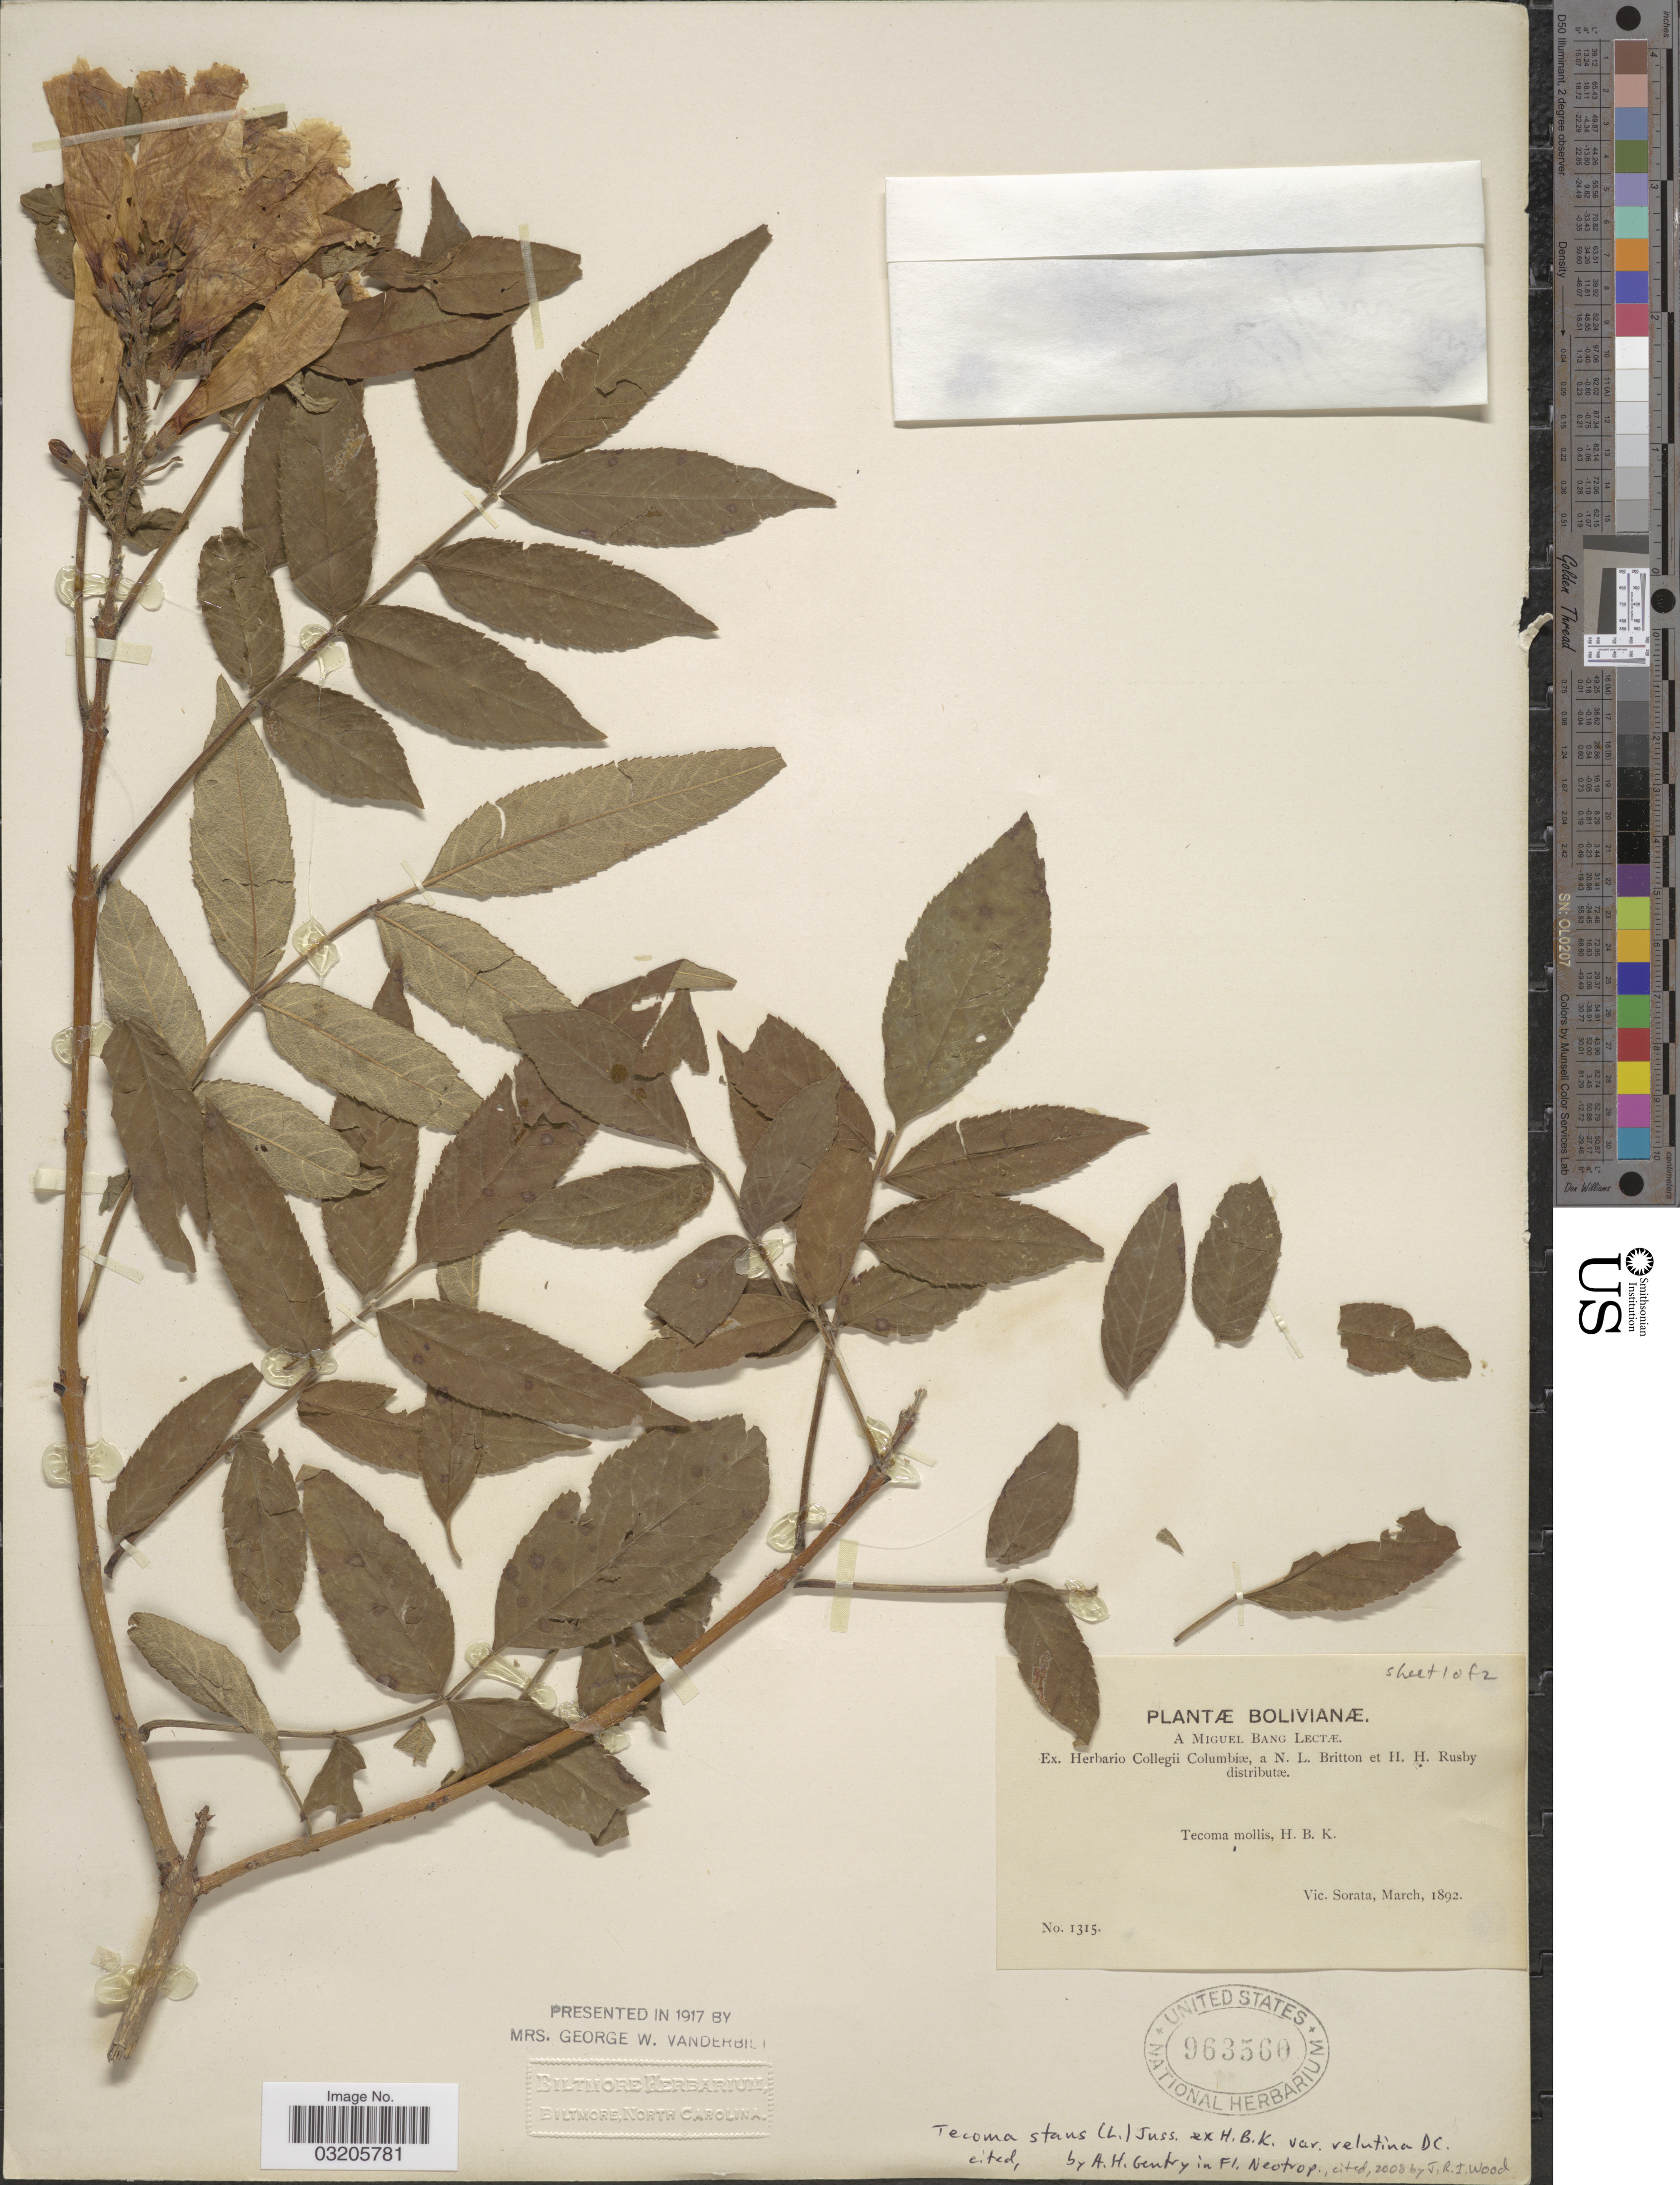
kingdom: Plantae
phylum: Tracheophyta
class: Magnoliopsida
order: Lamiales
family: Bignoniaceae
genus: Tecoma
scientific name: Tecoma stans var. velutina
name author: DC.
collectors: M. Bang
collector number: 1315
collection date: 1892-03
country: Bolivia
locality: Vic. Sorata.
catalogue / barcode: US 963560